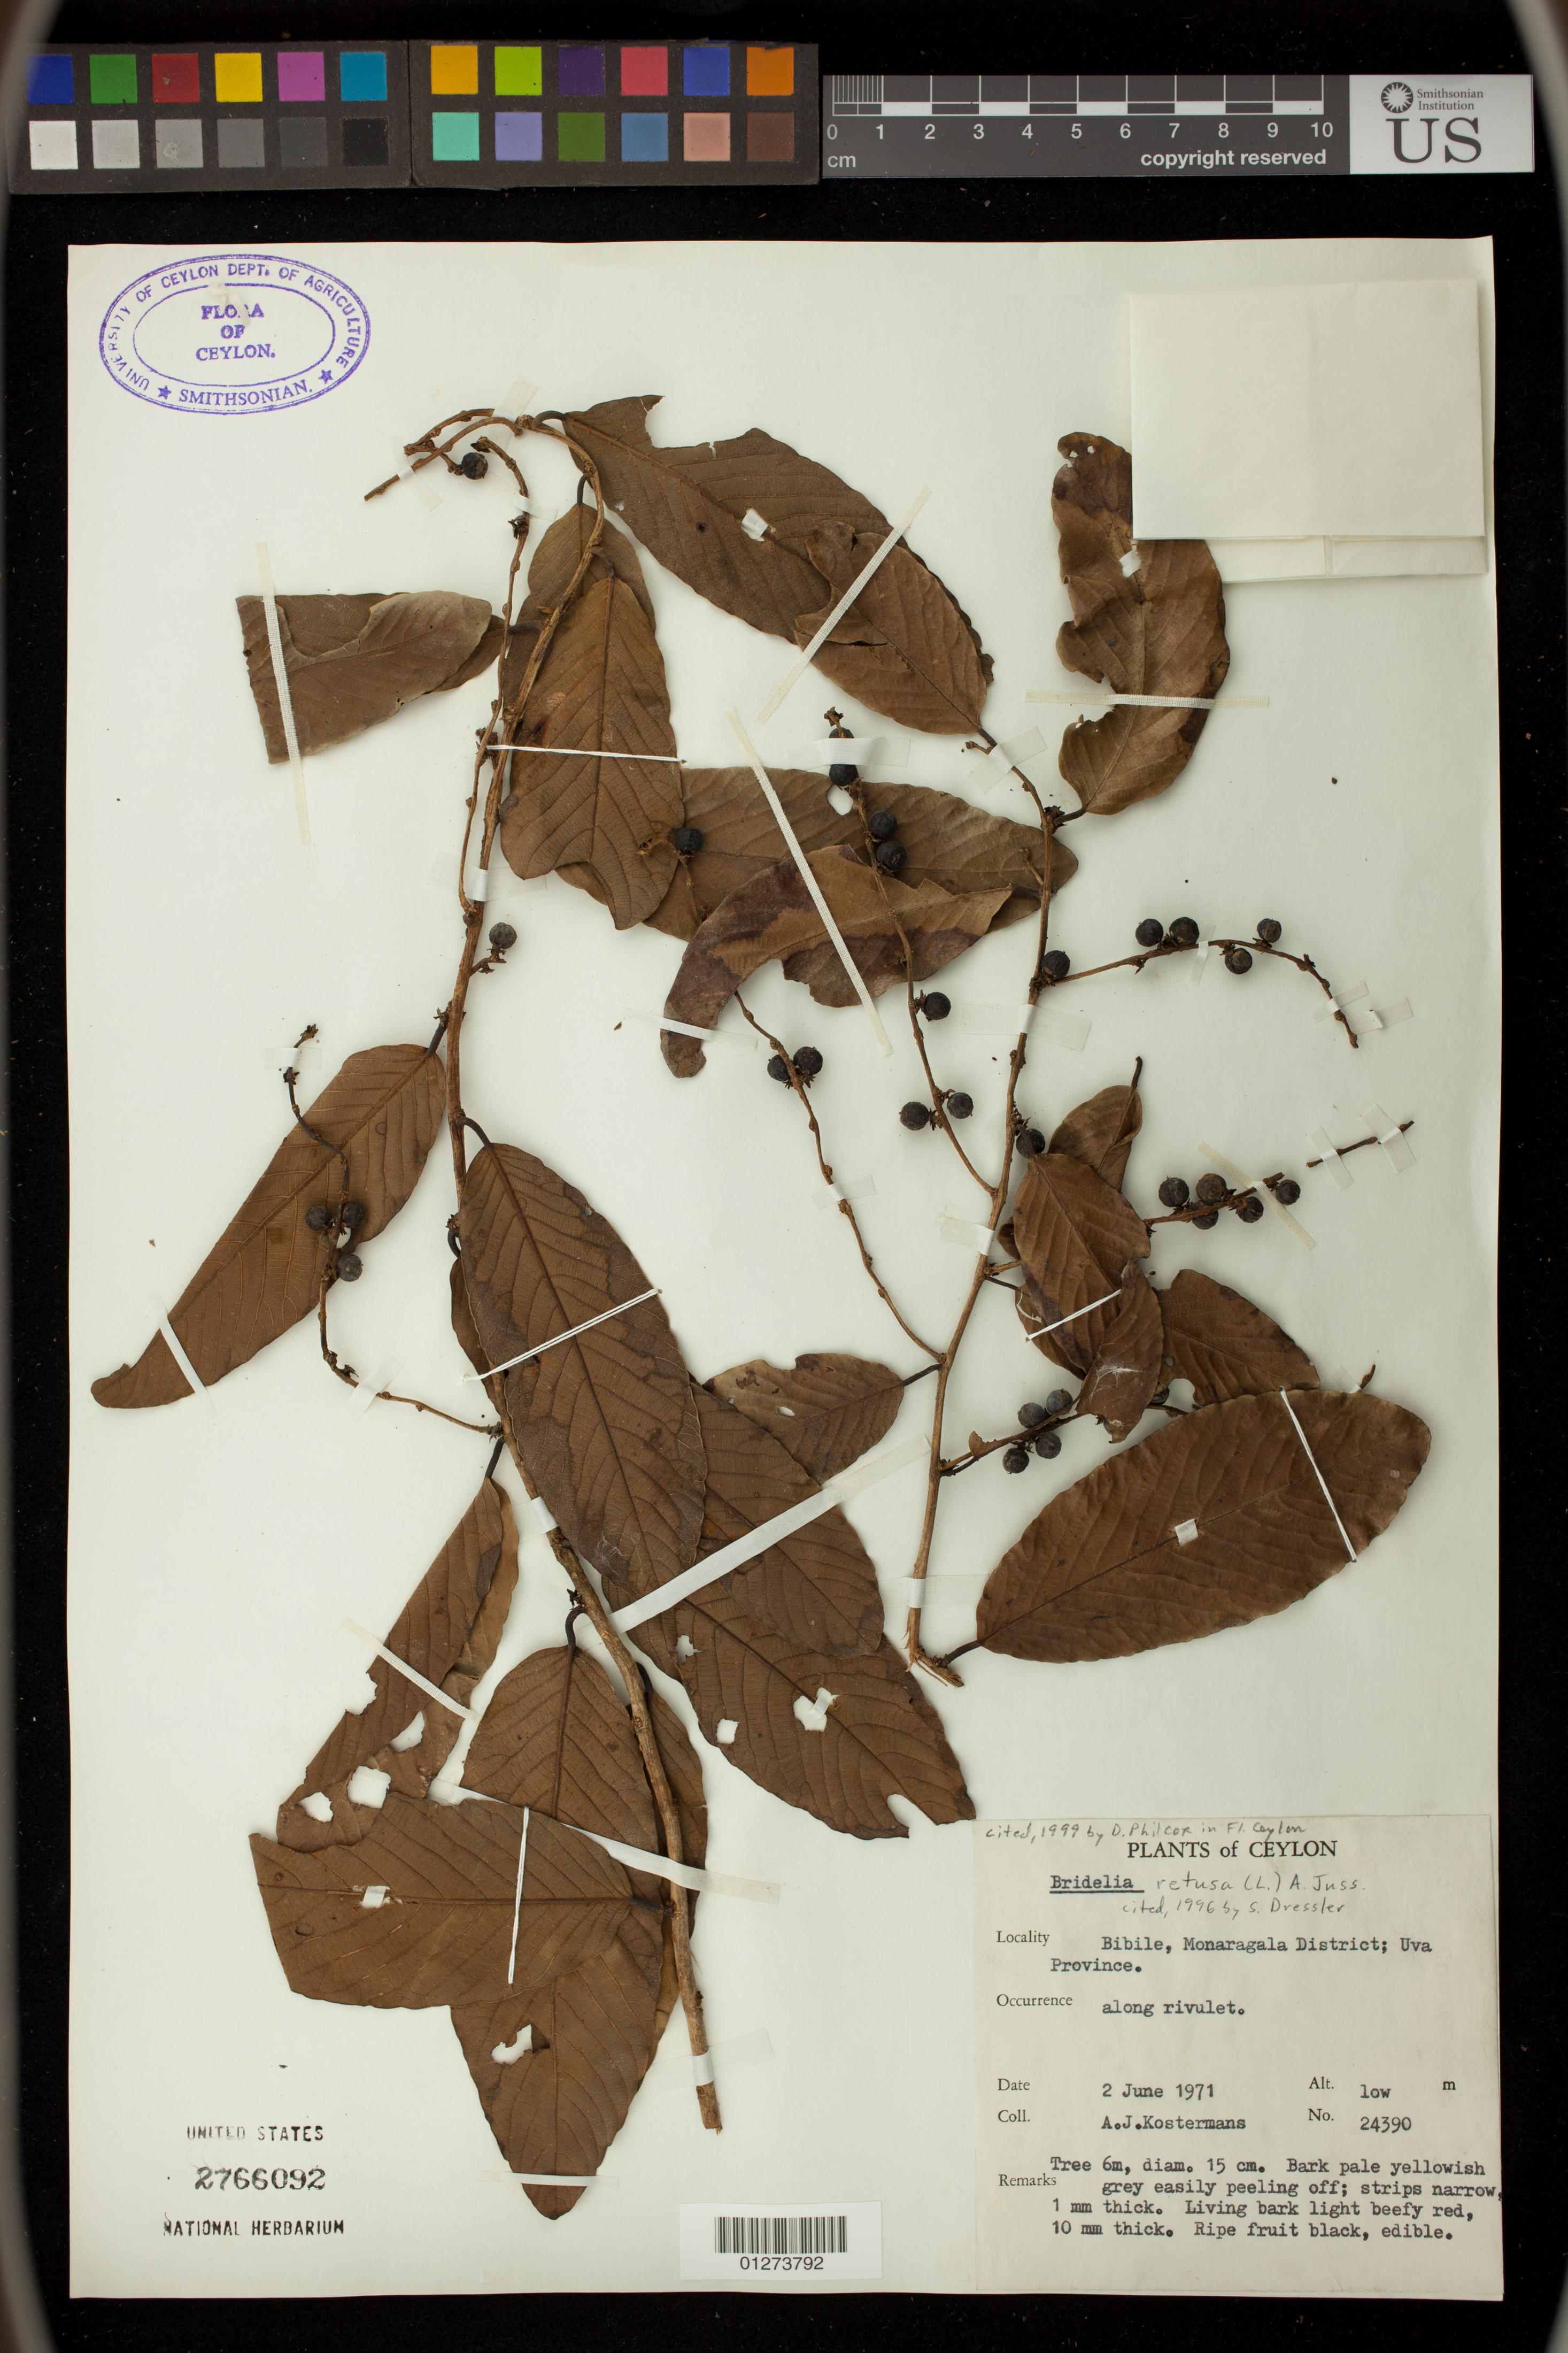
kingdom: Plantae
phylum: Tracheophyta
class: Magnoliopsida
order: Malpighiales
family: Phyllanthaceae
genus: Bridelia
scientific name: Bridelia retusa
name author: (L.) A. Juss.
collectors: A. J. G. Kostermans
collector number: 24390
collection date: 1971-06-02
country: Sri Lanka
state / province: Uva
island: Ceylon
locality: Ceylon: Bibile, Monaragala District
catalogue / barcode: US 2766092